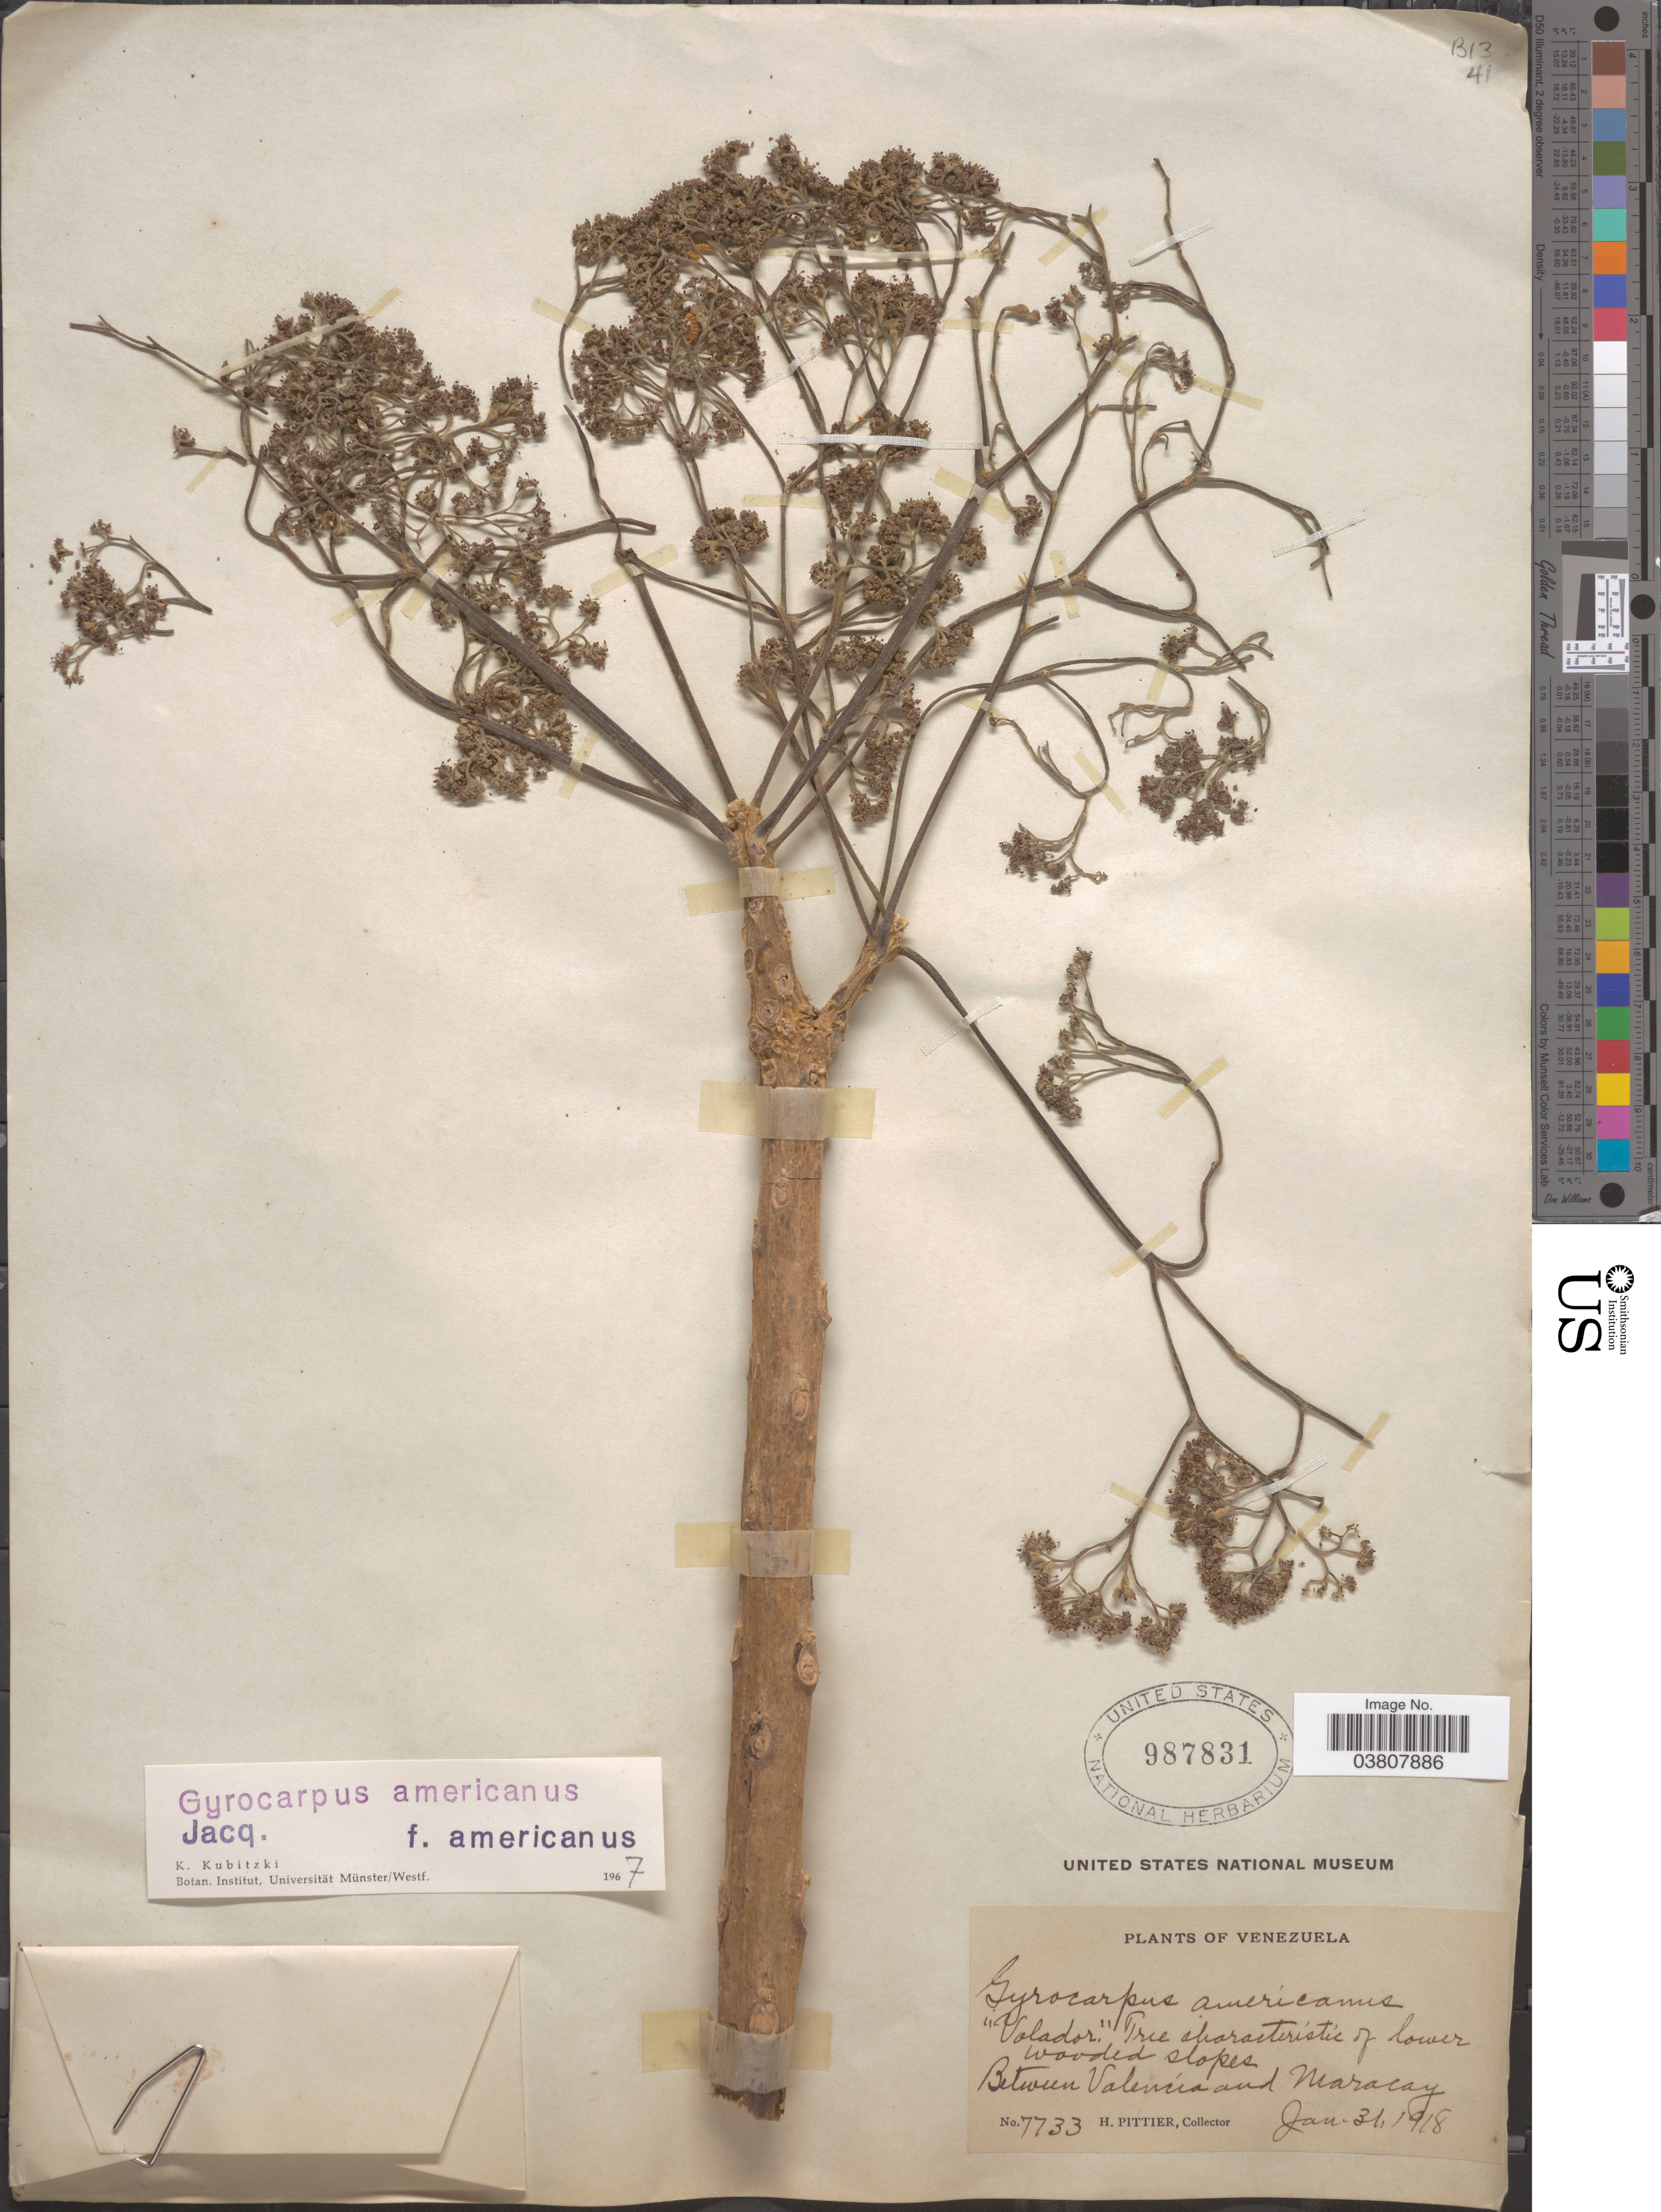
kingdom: Plantae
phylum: Tracheophyta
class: Magnoliopsida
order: Laurales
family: Hernandiaceae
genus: Gyrocarpus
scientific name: Gyrocarpus americanus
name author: Jacq.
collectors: H. F. Pittier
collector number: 7733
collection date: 1918-01-31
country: Venezuela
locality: Between Valencía and Maracay.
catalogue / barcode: US 987831